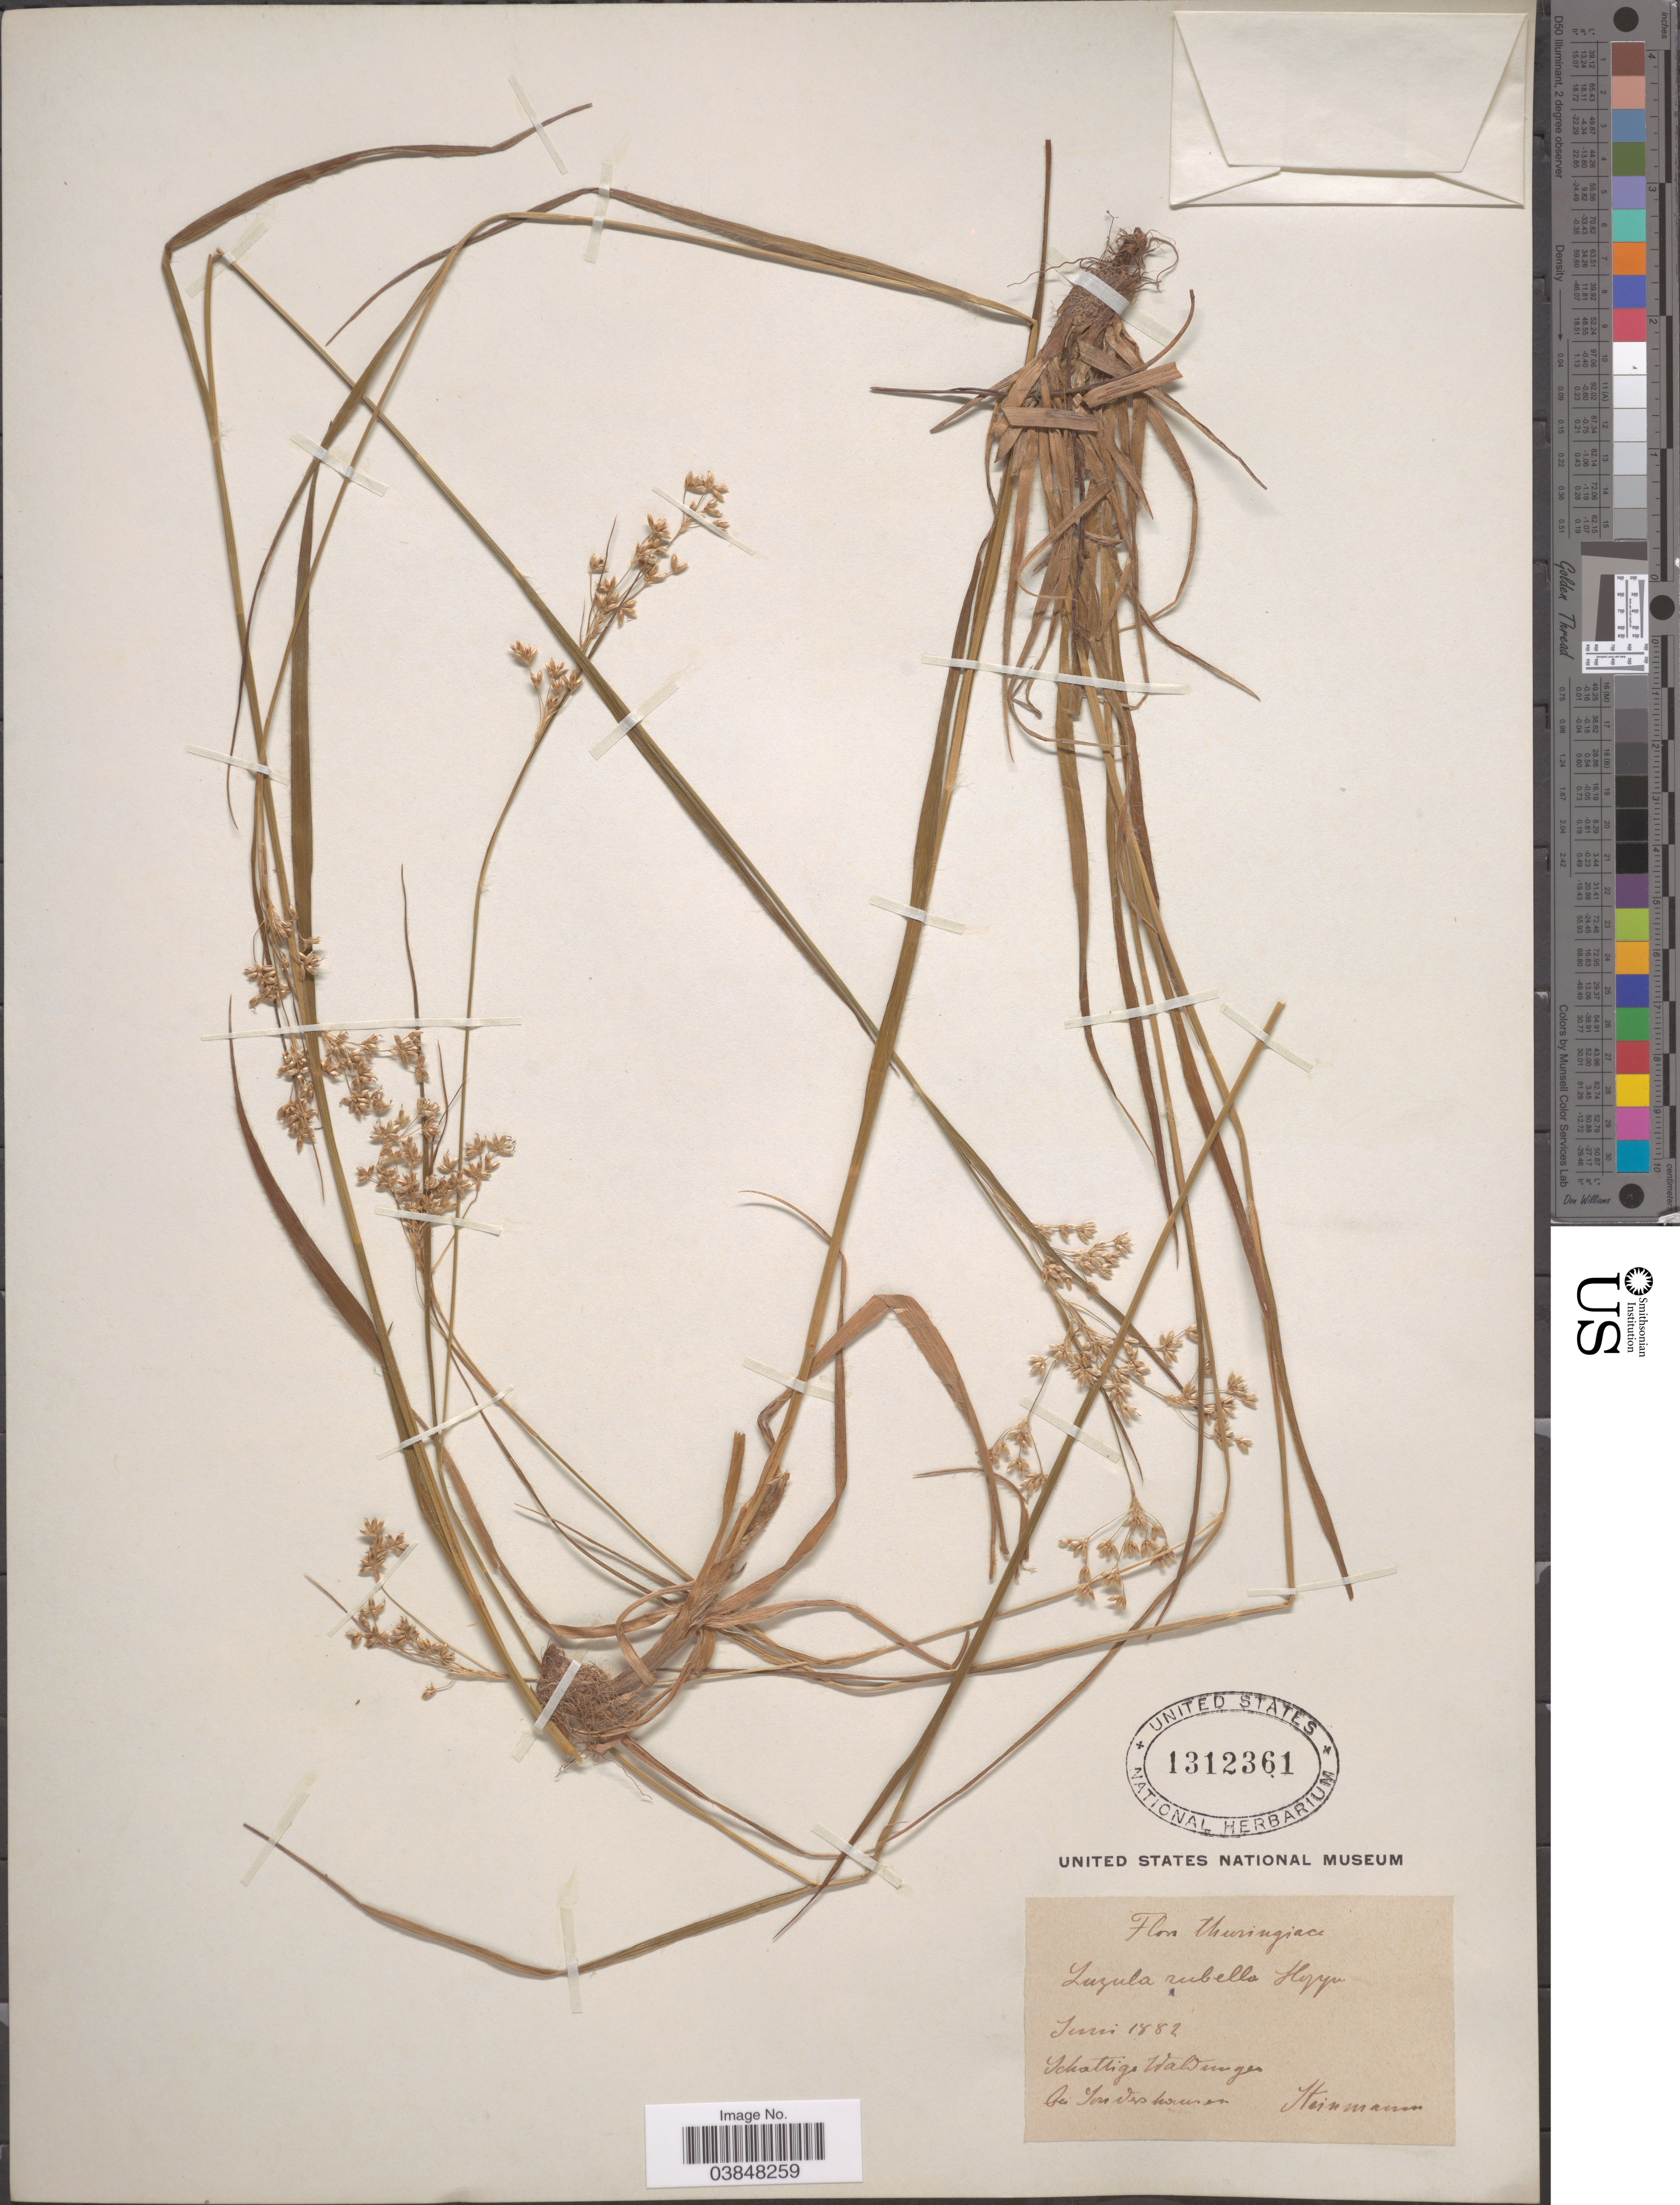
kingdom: Plantae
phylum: Tracheophyta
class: Liliopsida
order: Poales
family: Juncaceae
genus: Luzula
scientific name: Luzula rubella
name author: Hoppe ex Gaudin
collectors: Heinmann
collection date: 1882-06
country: Germany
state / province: Thuringia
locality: Schattige Waldungen bei Sondershausen. [interpreted]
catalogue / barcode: US 1312361